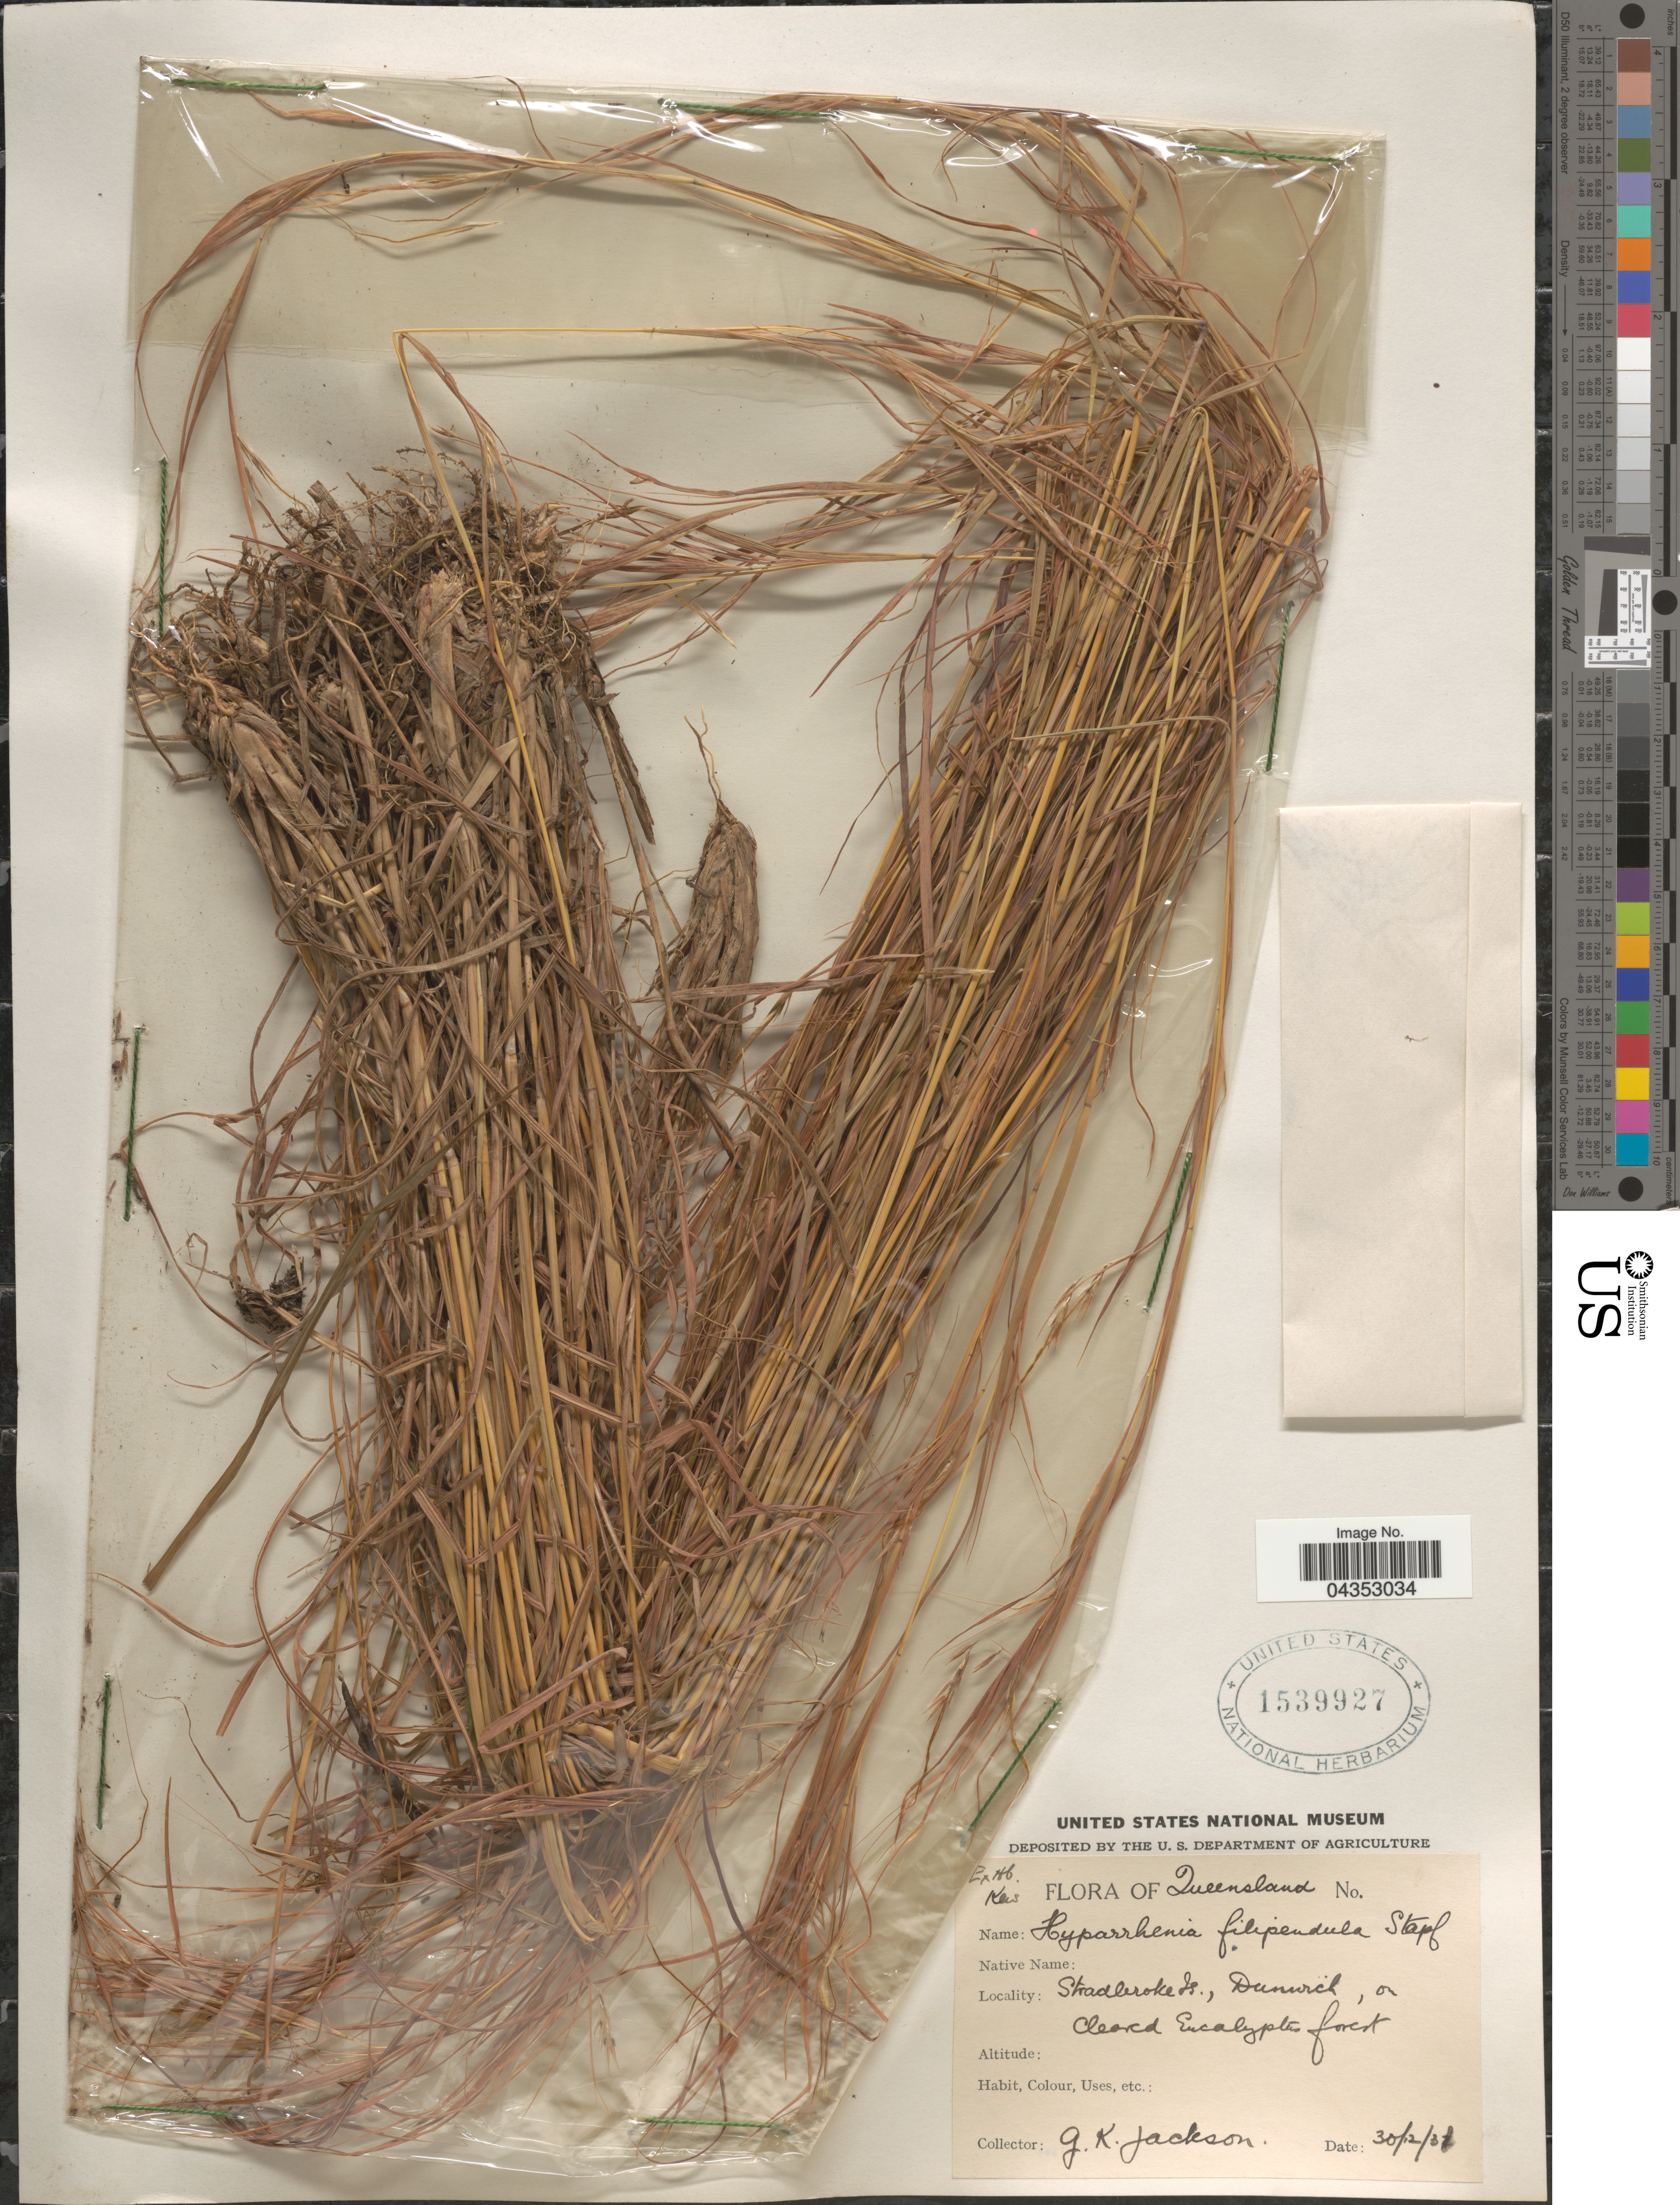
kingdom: Plantae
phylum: Tracheophyta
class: Liliopsida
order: Poales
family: Poaceae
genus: Hyparrhenia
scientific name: Hyparrhenia filipendula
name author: (Hochr.) Stapf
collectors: G. Jackson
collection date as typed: Transcribed d/m/y: 30/12/31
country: Australia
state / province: Queensland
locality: Stradleroke Is., Dunwick, on cleared Eucalyptus forest.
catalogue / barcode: US 1539927